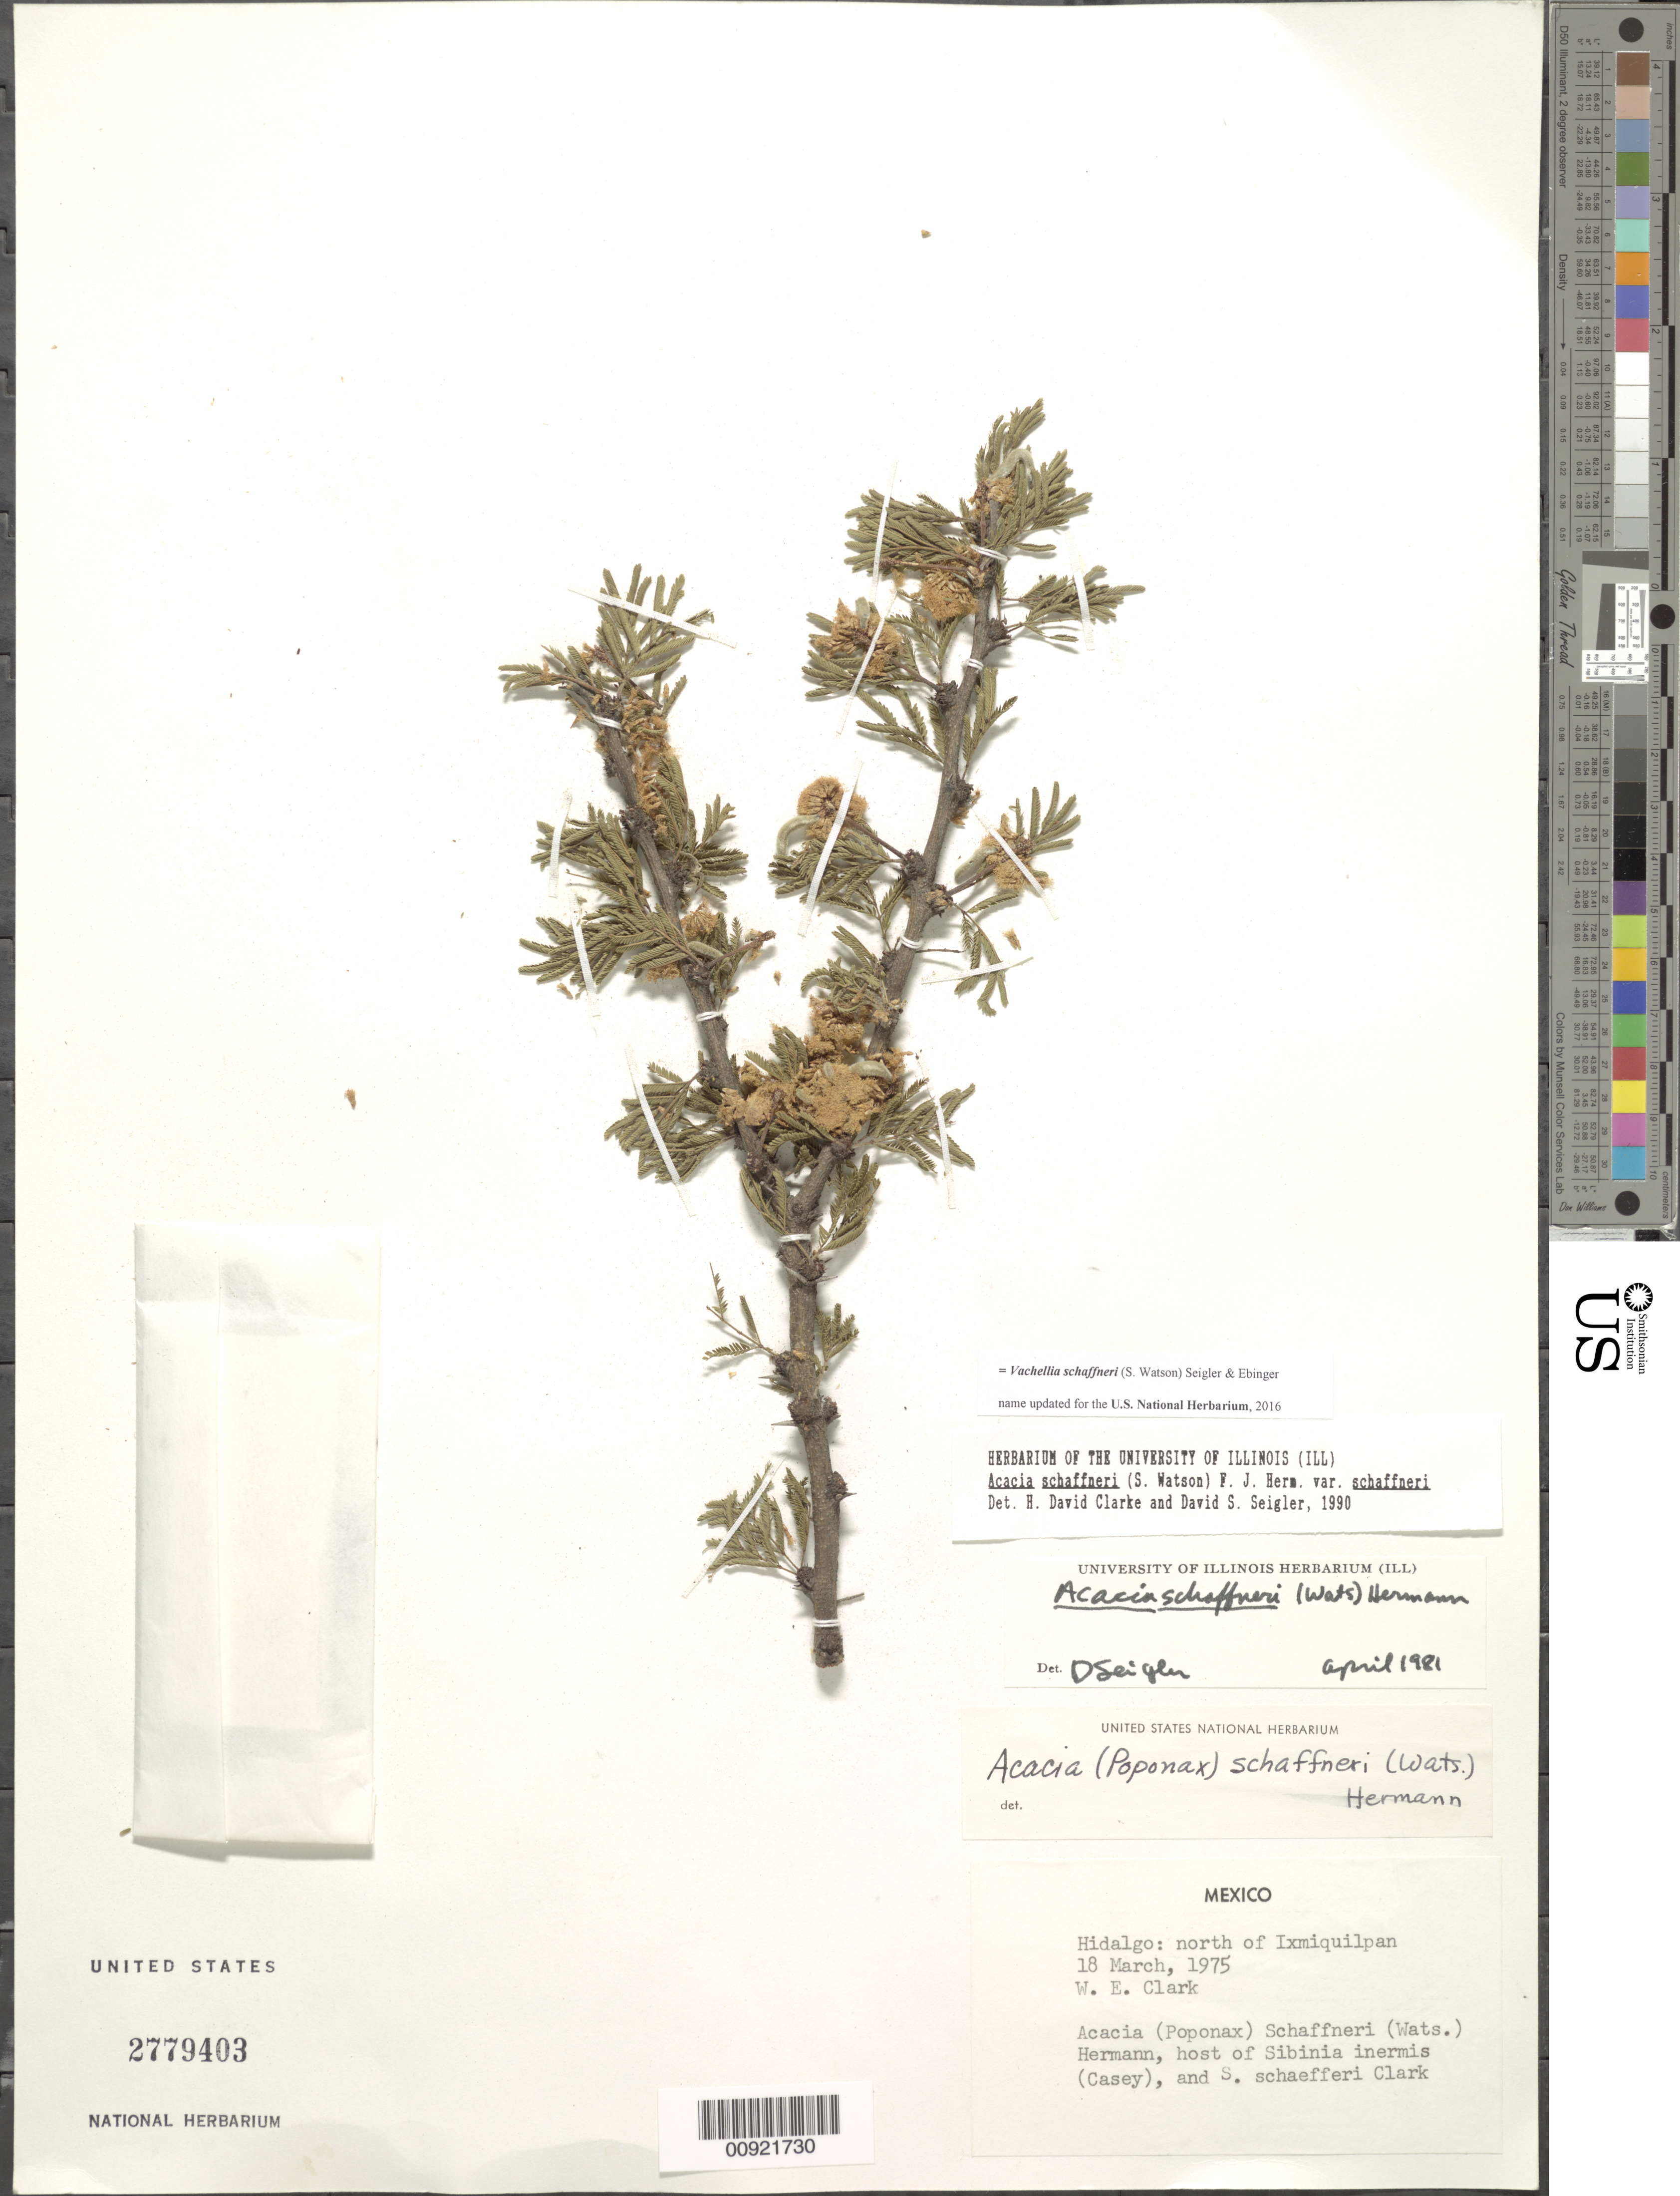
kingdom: Plantae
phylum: Tracheophyta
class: Magnoliopsida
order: Fabales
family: Fabaceae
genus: Vachellia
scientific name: Vachellia schaffneri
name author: (S. Watson) Seigler & Ebinger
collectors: Clark, W. E.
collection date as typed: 18 Mar 1975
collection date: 1975-03-18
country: Mexico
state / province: Hidalgo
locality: Hidalgo: north of Ixmiquilpan.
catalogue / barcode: US 2779403